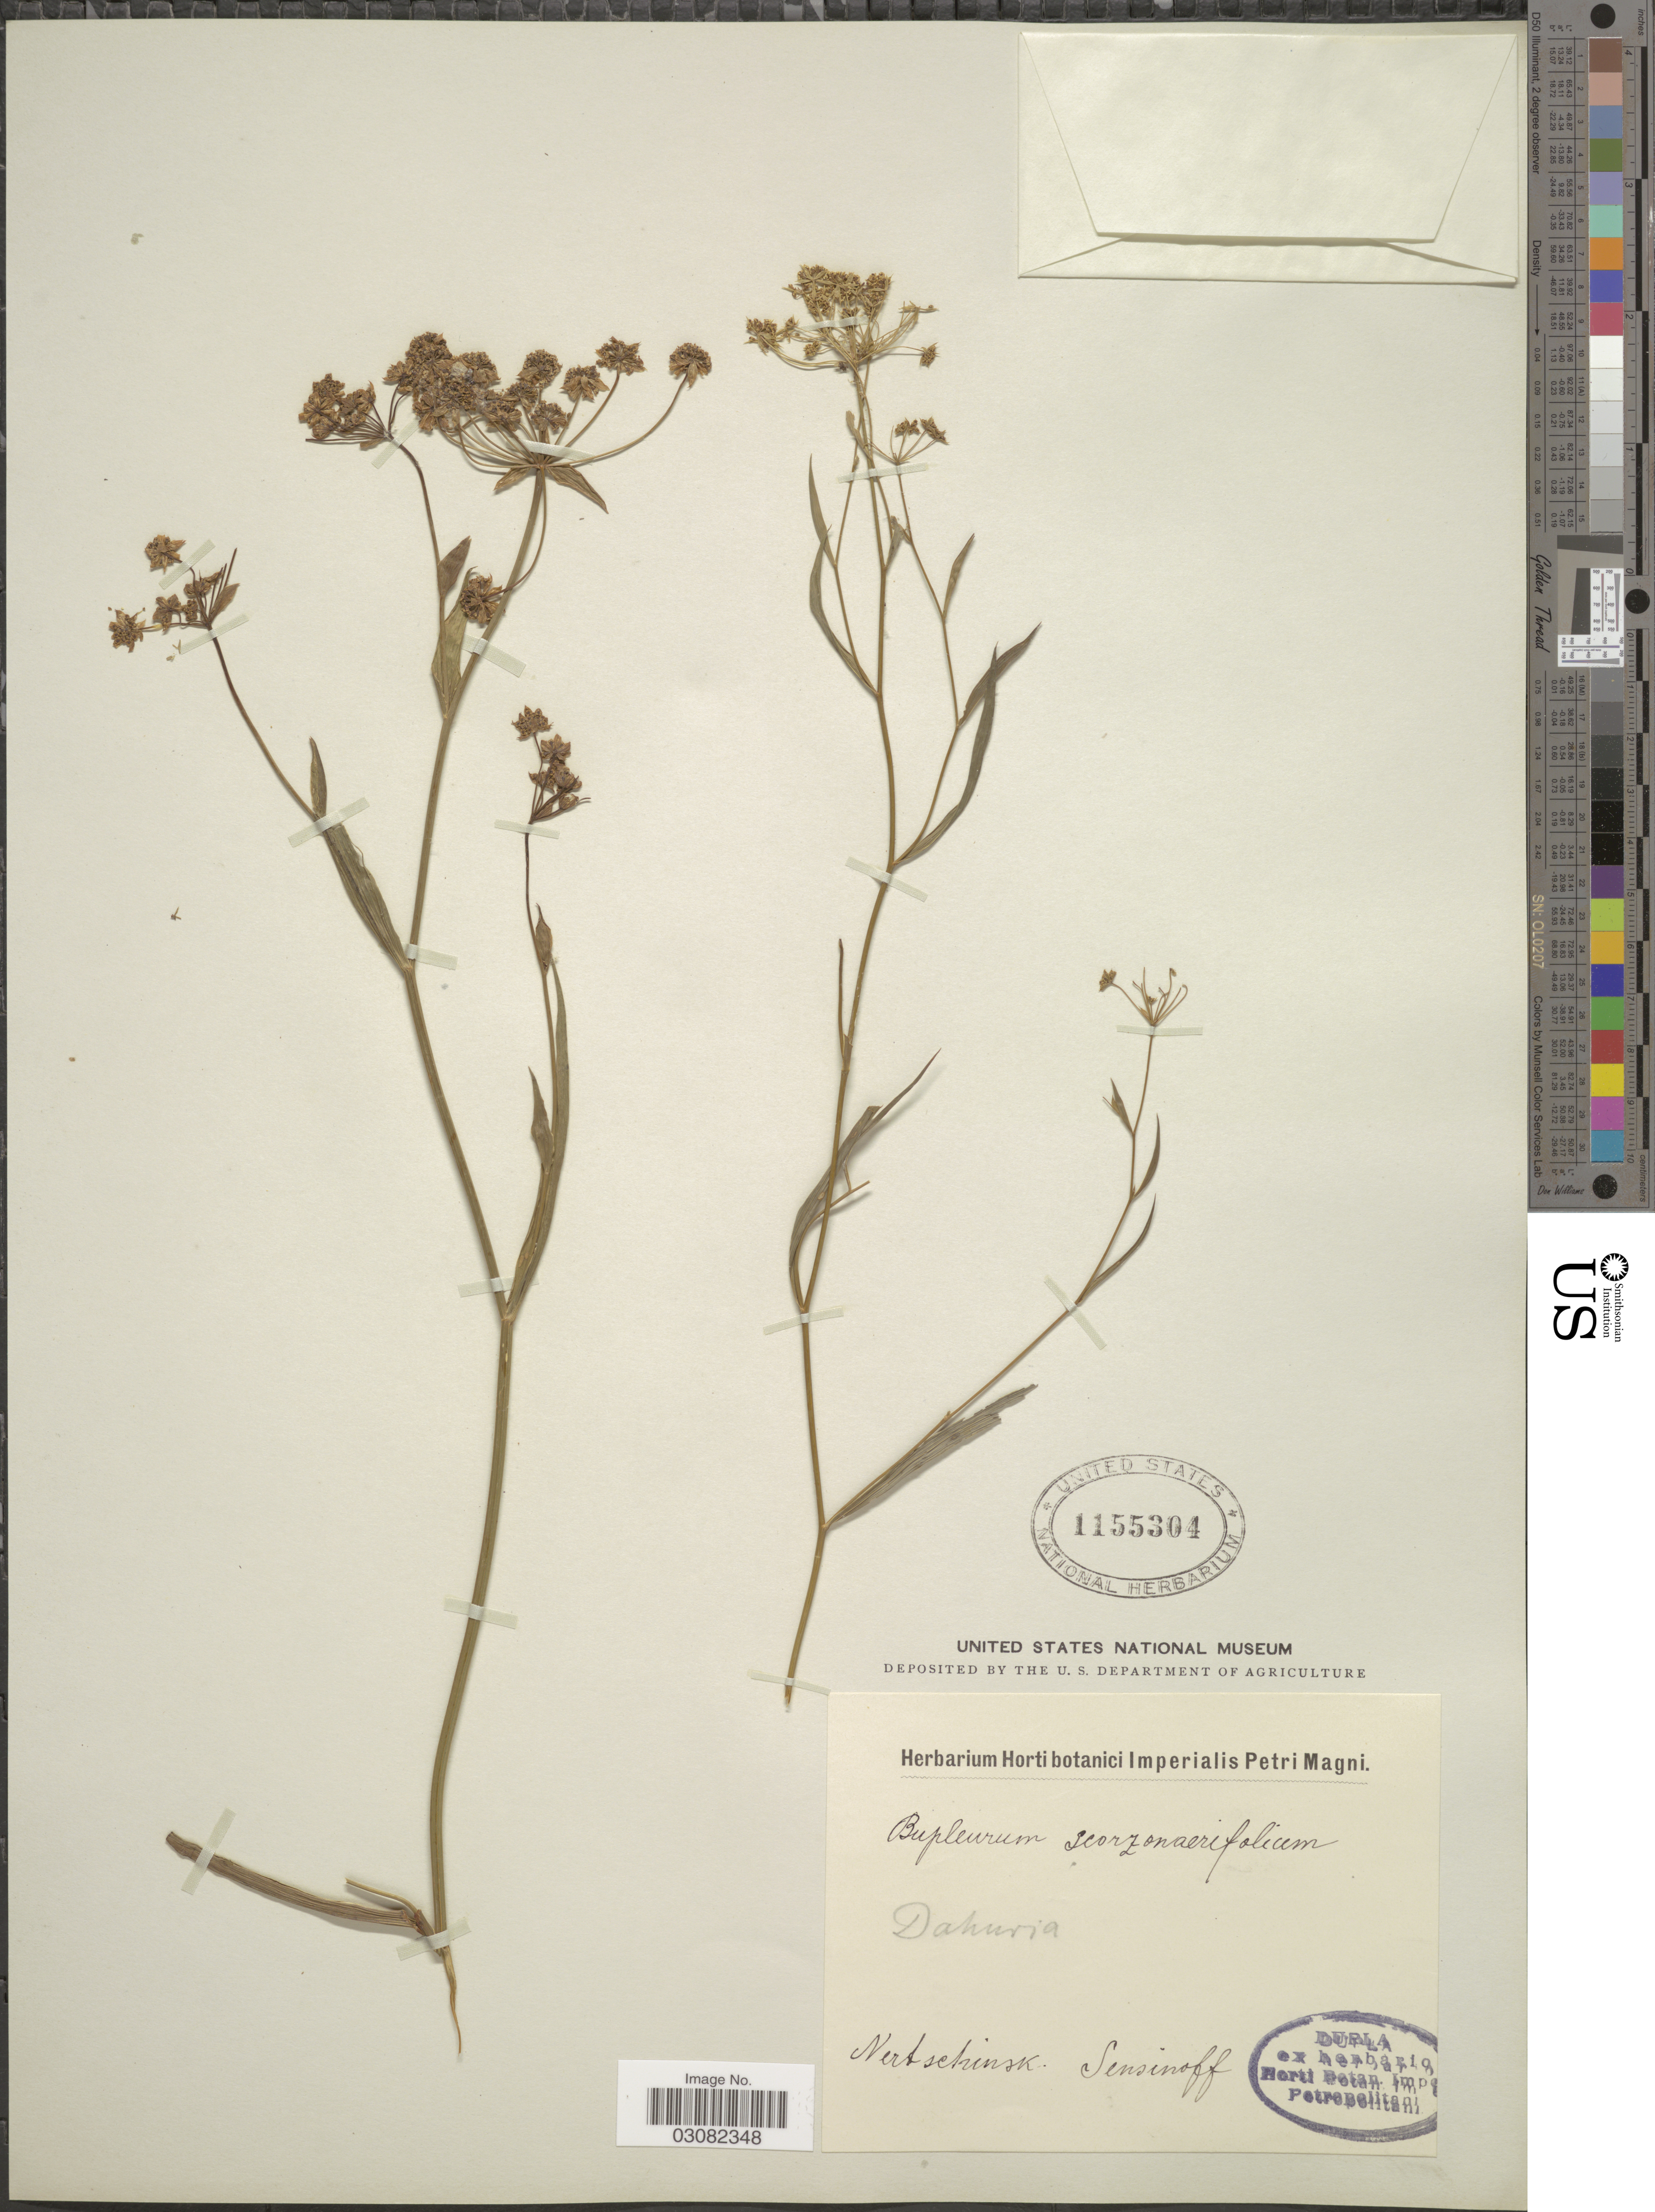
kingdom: Plantae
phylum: Tracheophyta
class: Magnoliopsida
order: Apiales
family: Apiaceae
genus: Bupleurum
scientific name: Bupleurum scorzonerifolium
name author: Willd.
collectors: Sensinoff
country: Russian Federation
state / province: Zabaykalsky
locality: Nertschinsk.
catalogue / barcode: US 1155304